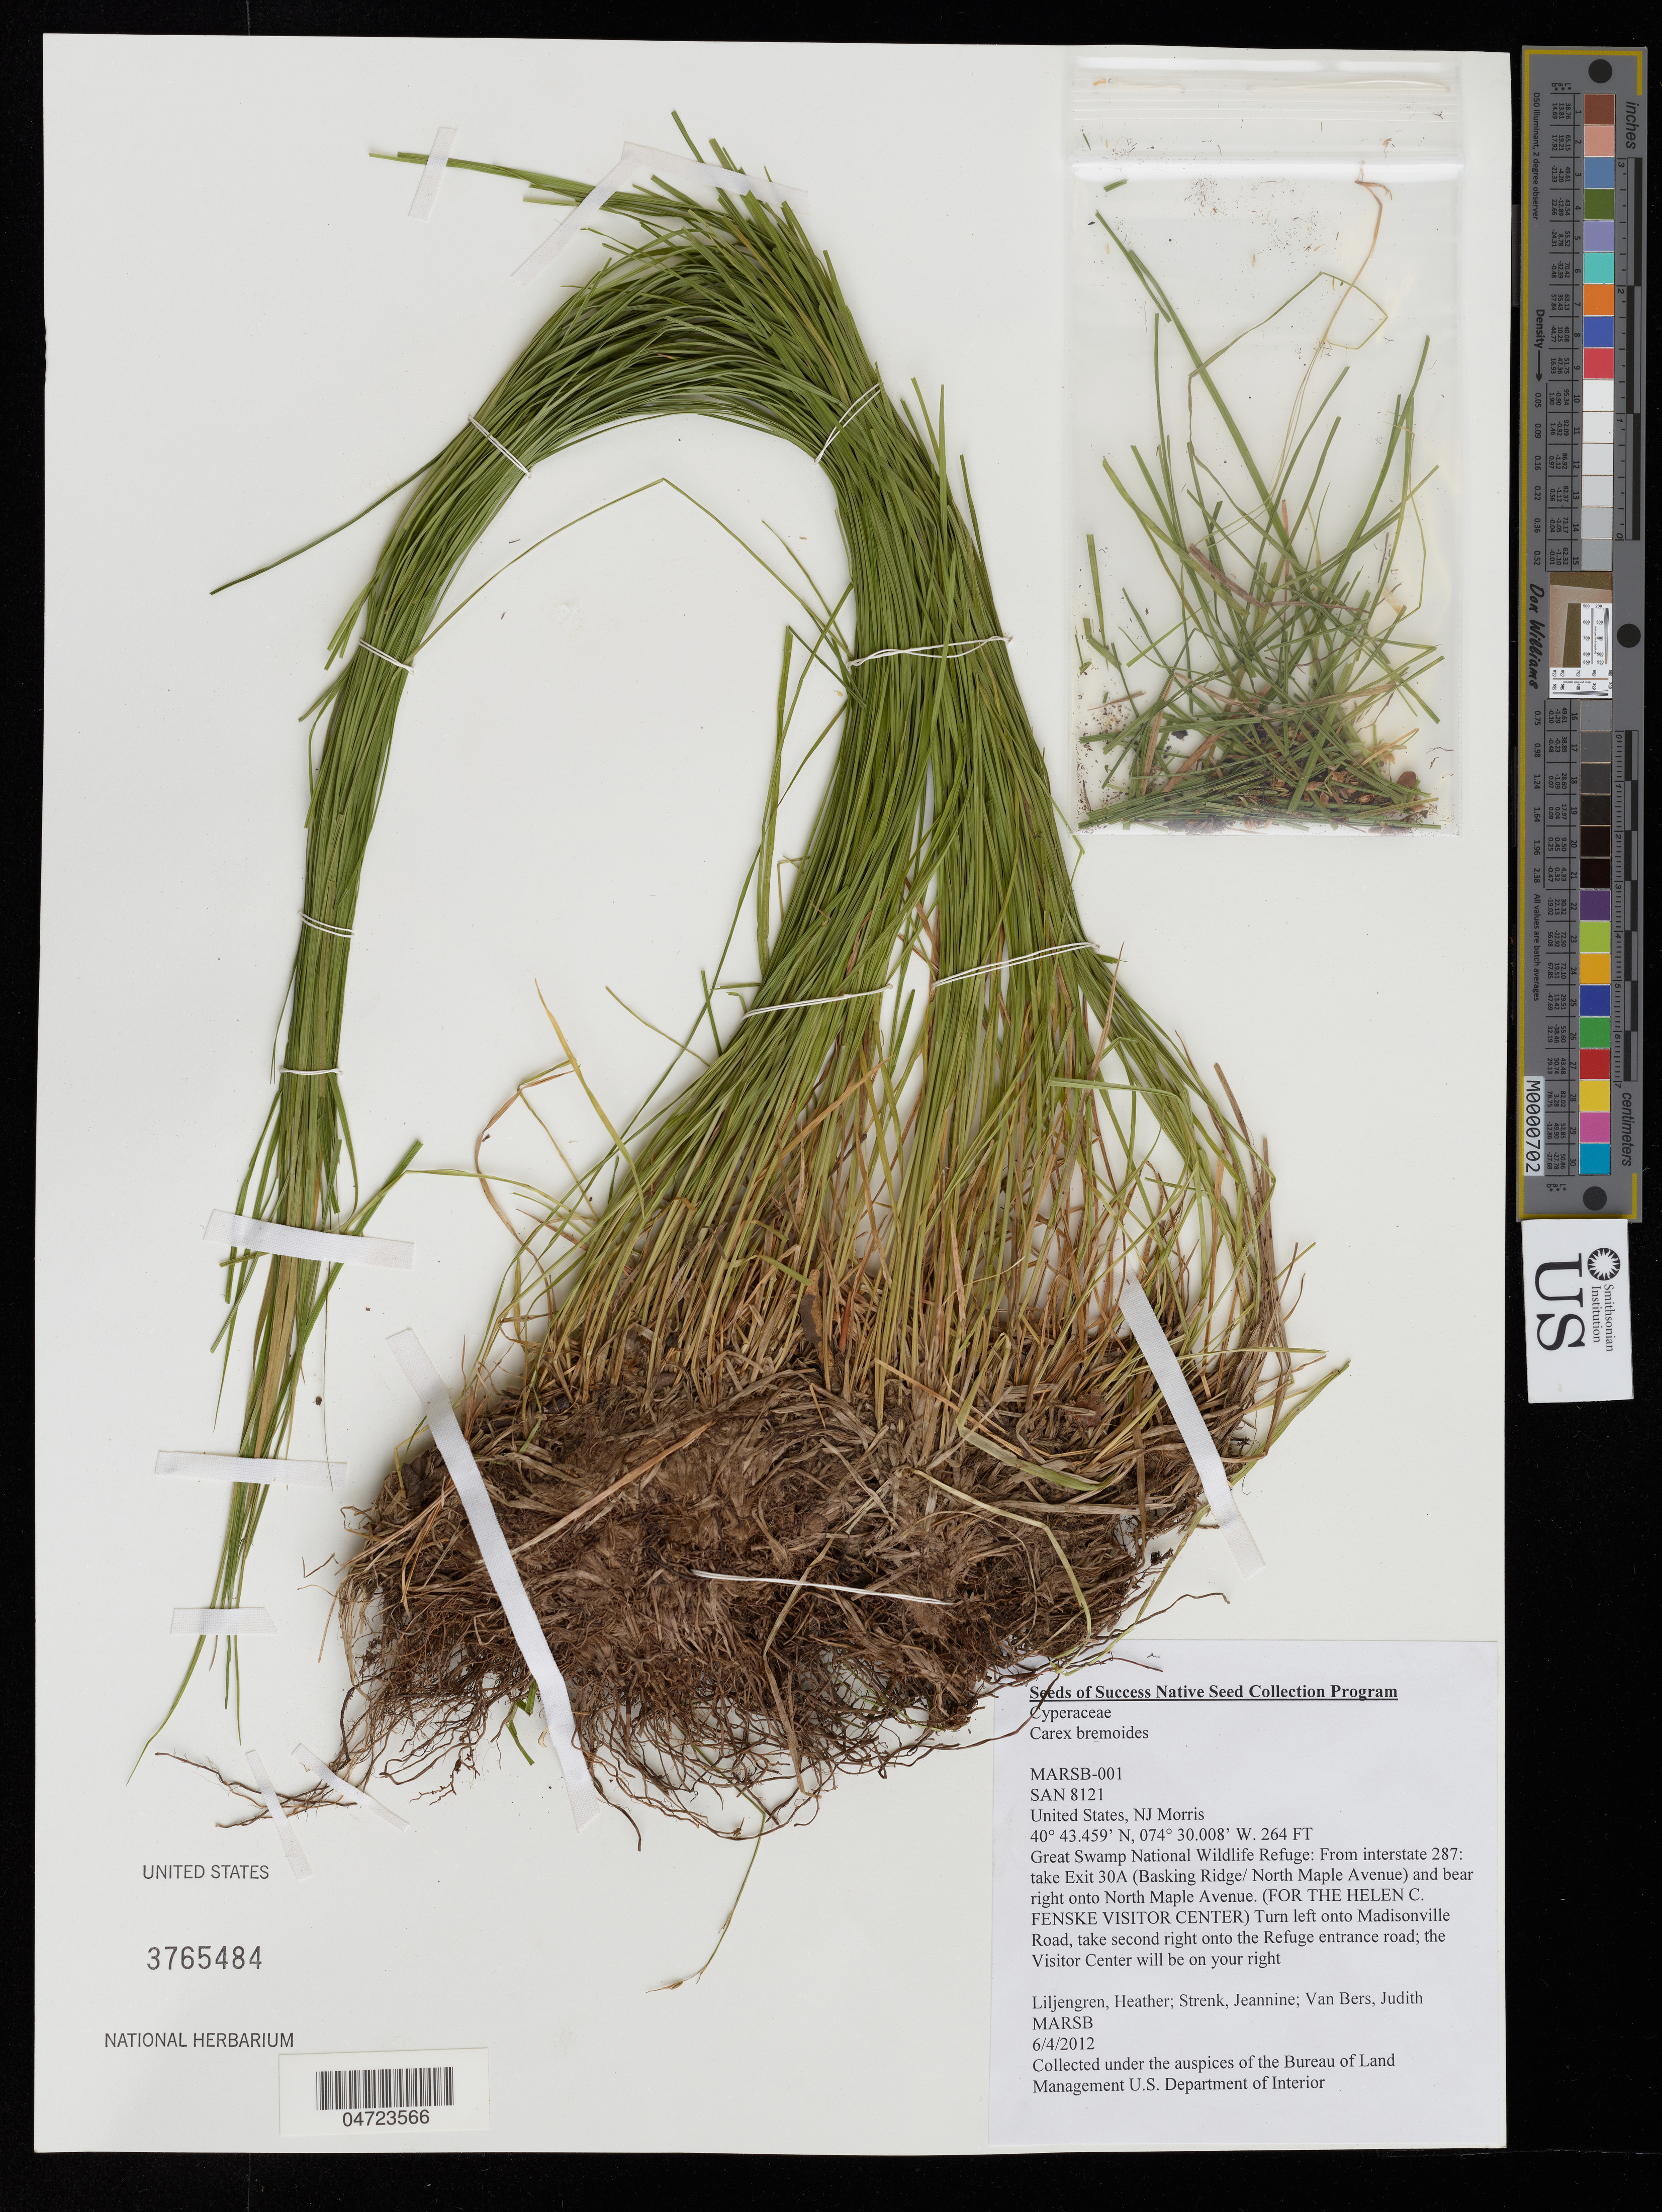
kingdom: Plantae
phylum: Tracheophyta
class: Liliopsida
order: Poales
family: Cyperaceae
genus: Carex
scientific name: Carex bromoides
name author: Willd.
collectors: H. Liljengren, J. Strenk & J. Van Bers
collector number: MARSB-001/SAN8121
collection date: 2012-06-04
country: United States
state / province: New Jersey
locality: Morris. Great Swamp National Wildlife Refuge: From interstate 287: take Exit 30A (Basking Ridge/ North Maple Avenue) and bear right onto North Maple Avenue. (FOR THE HELEN C. FENSKE VISITOR CENTER) Turn left onto Madisonville Road, take second right onto the Refuge entrance road; the Visitor Center will be on your right.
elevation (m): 80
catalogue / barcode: US 3765484